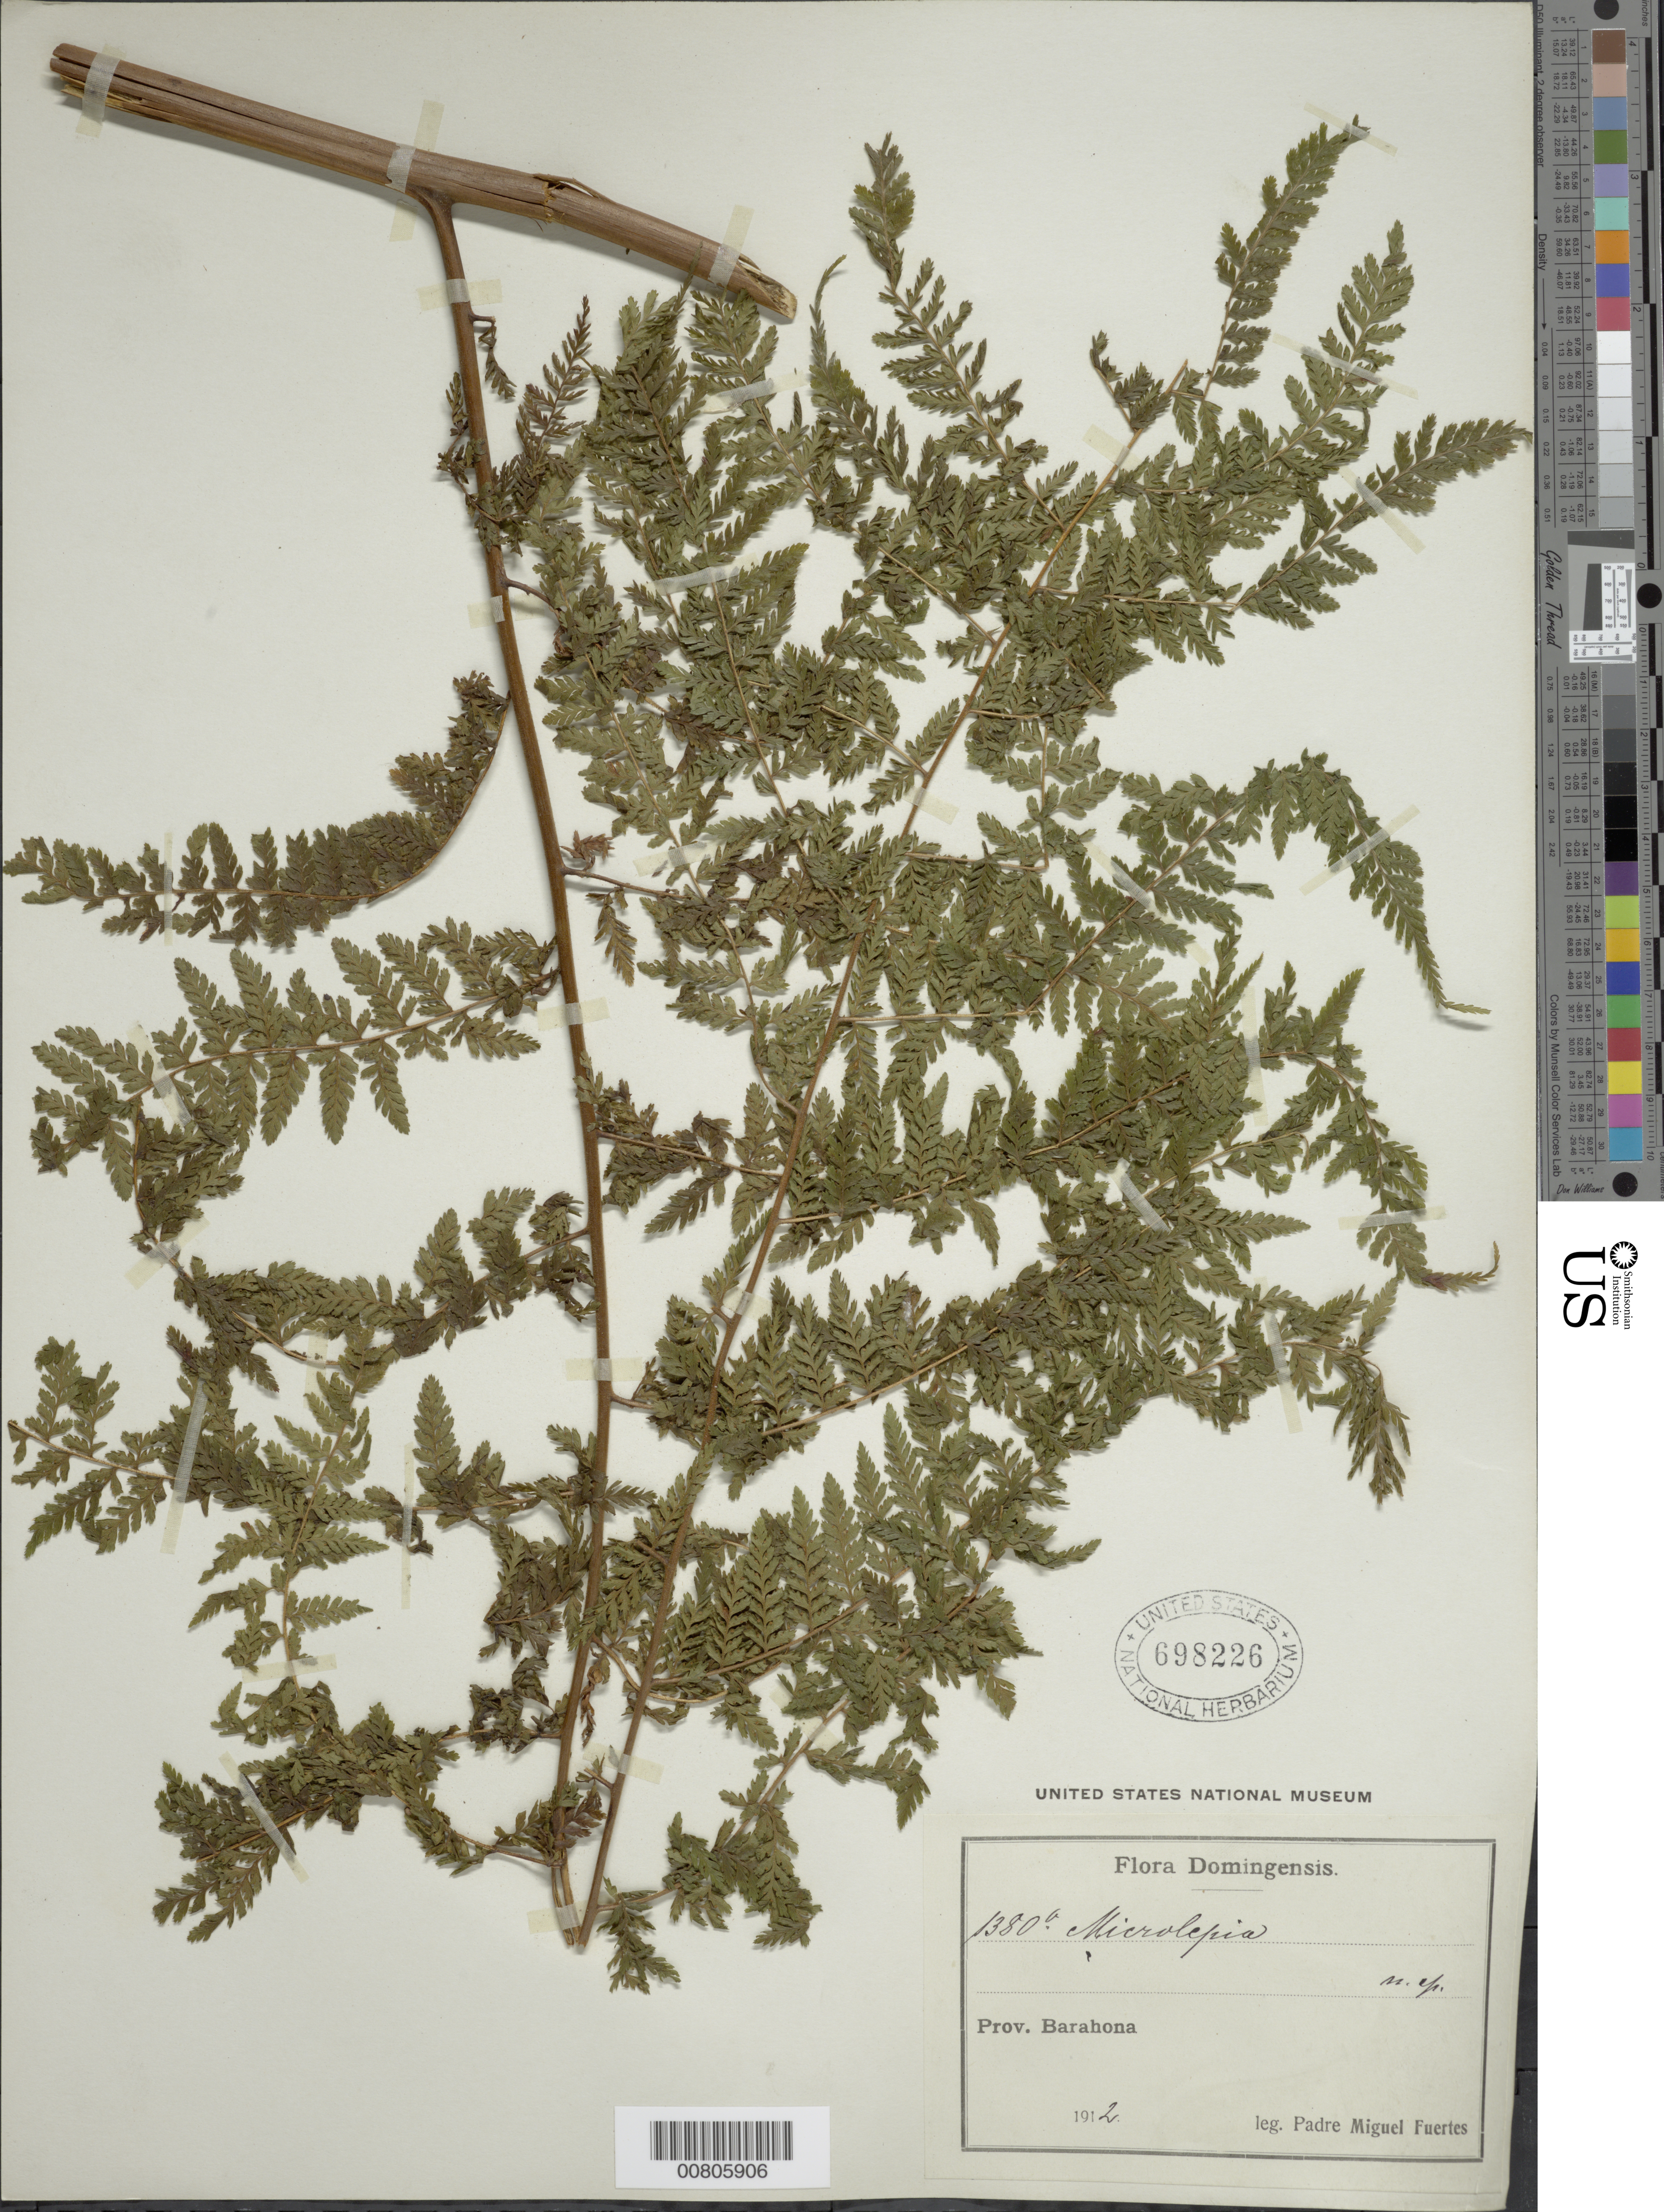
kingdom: Plantae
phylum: Tracheophyta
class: Polypodiopsida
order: Polypodiales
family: Dennstaedtiaceae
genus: Dennstaedtia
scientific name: Dennstaedtia cicutaria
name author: (Sw.) T. Moore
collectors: M. D. Fuertes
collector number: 1380b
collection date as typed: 1912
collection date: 1912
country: Dominican Republic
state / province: Barahona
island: Hispaniola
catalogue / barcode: US 698226